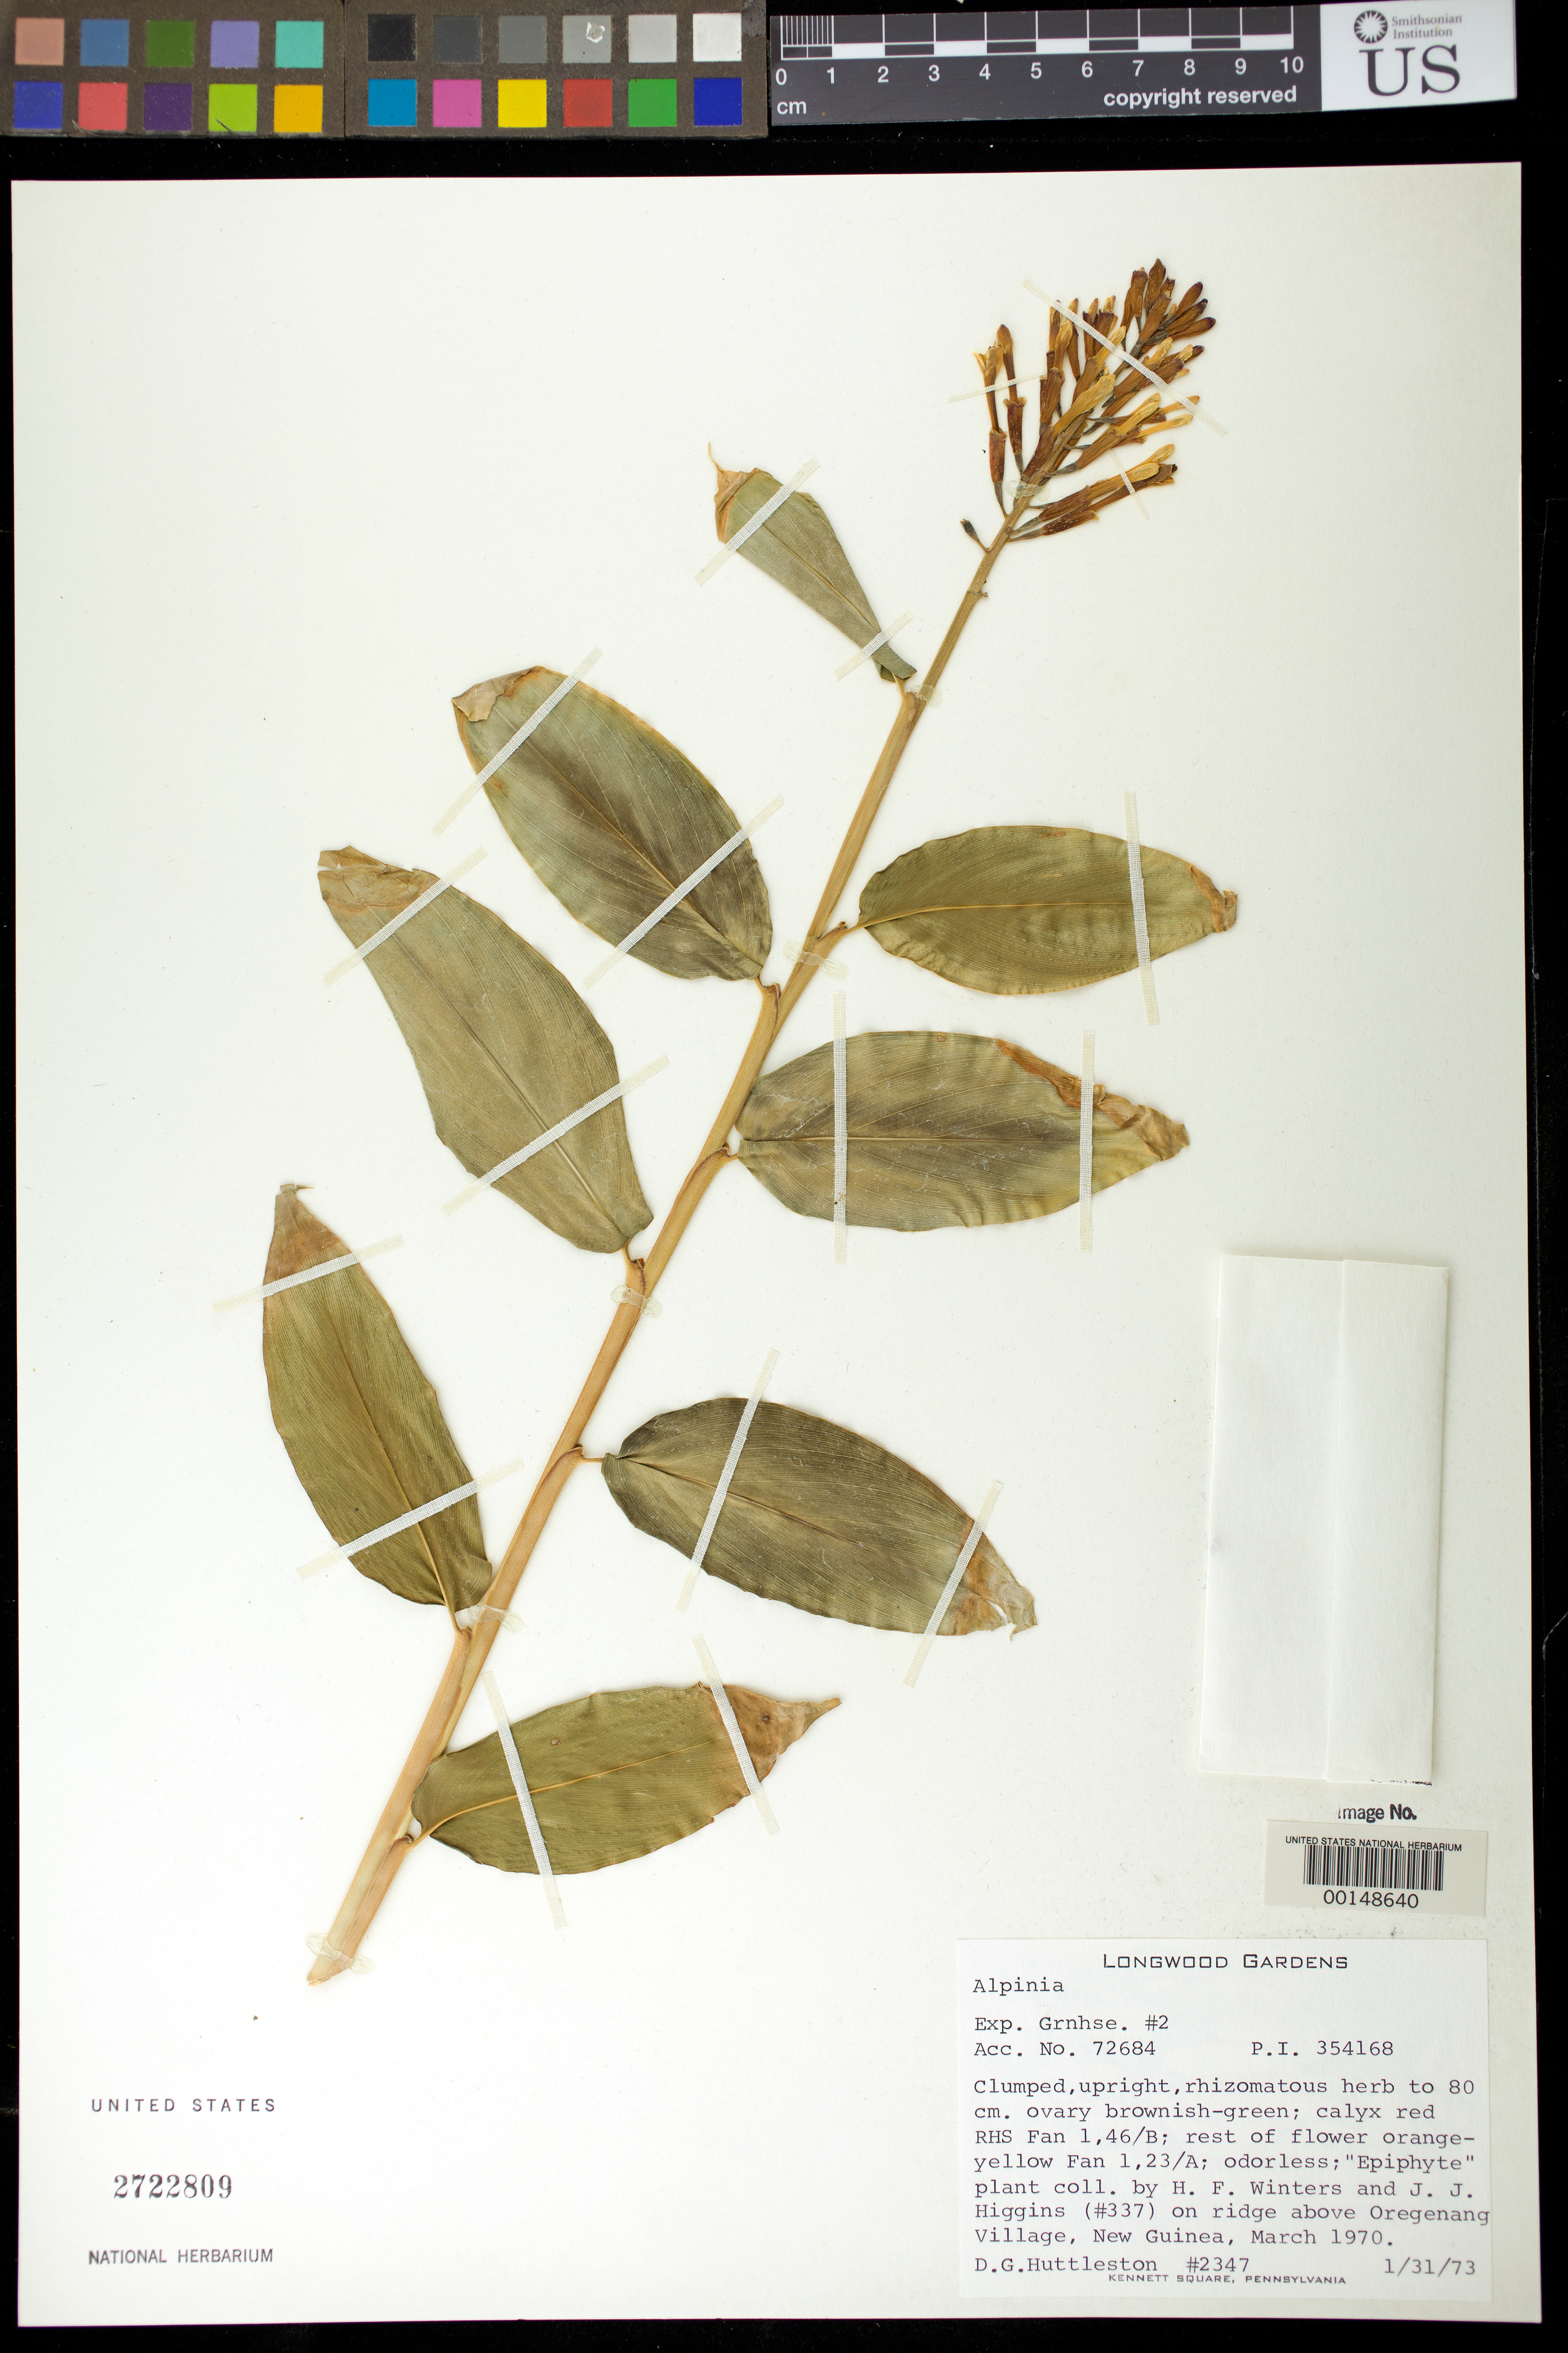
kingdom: Plantae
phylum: Tracheophyta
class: Liliopsida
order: Zingiberales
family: Zingiberaceae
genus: Alpinia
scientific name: Alpinia sp.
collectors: H. Winters & J. Higgins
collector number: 337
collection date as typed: Mar 1970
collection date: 1970-03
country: Papua New Guinea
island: New Guinea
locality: On ridge above oregenang village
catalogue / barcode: US 2722809